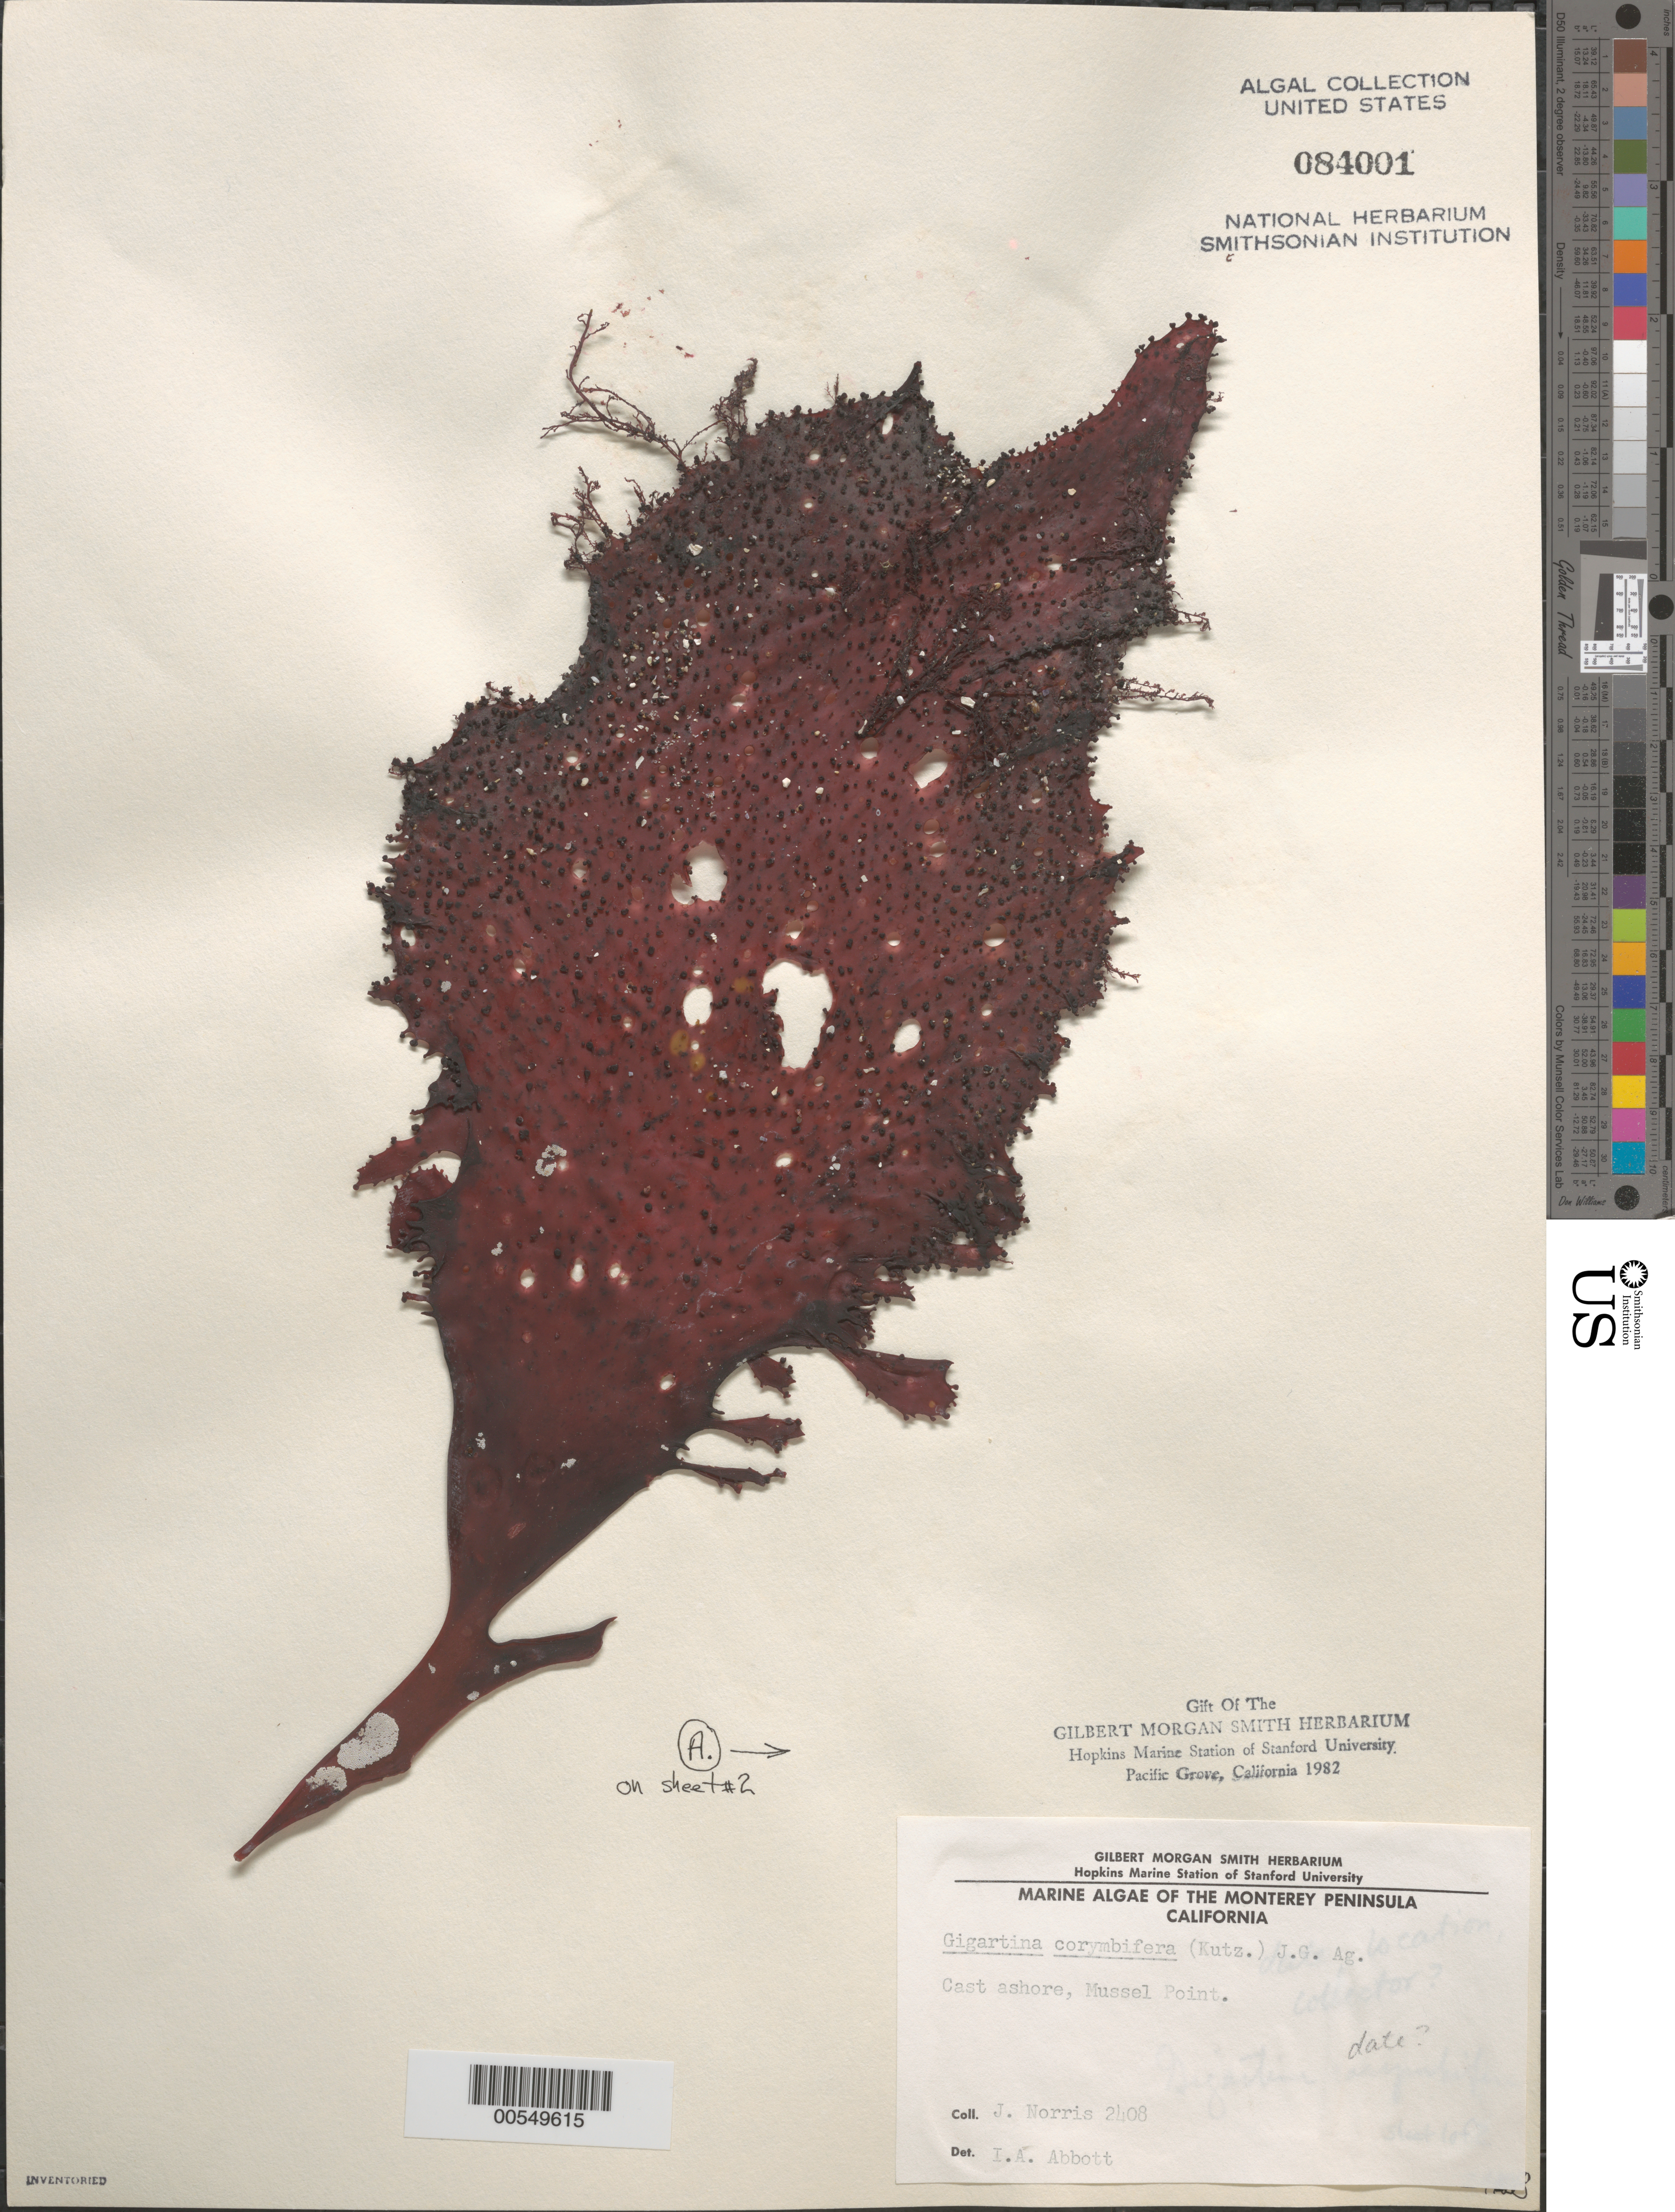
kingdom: Plantae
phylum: Rhodophyta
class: Florideophyceae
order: Gigartinales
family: Gigartinaceae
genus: Chondracanthus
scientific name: Chondracanthus corymbiferus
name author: (Kütz.) Guiry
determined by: Algae name updating Project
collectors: J. N. Norris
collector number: JN-2408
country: United States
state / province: California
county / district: Monterey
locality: Mussel Point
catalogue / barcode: US 84001